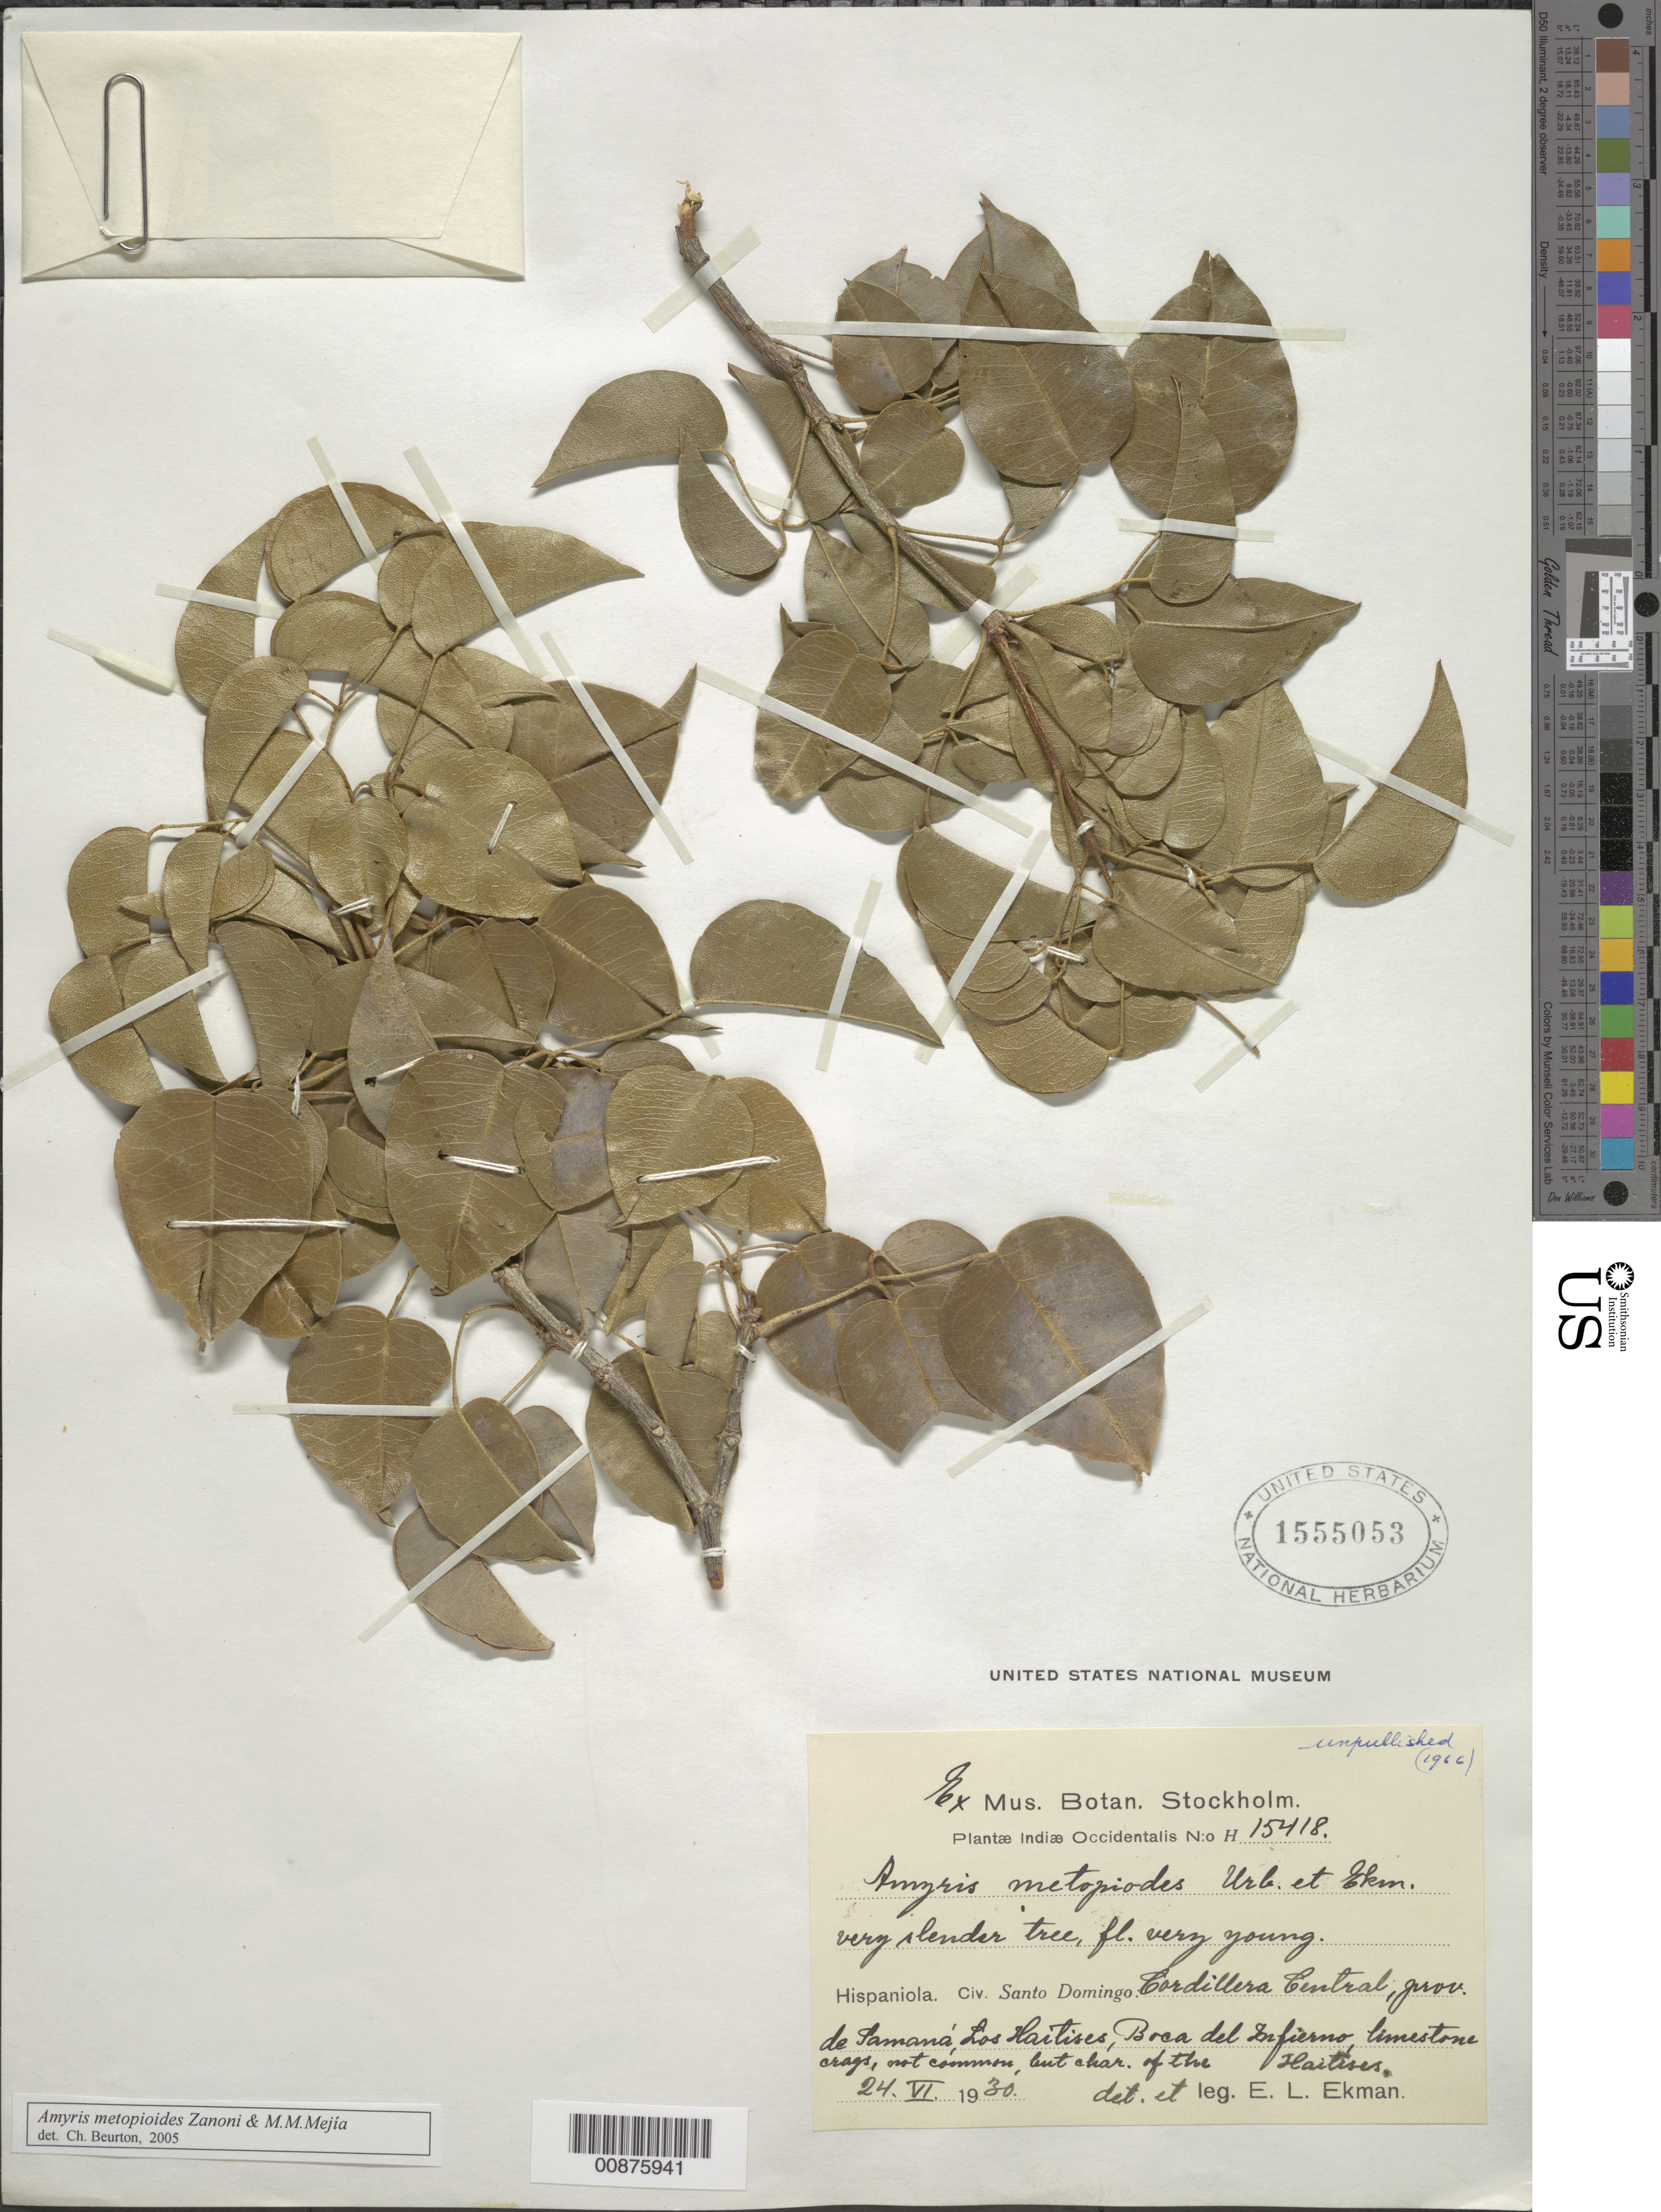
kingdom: Plantae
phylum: Tracheophyta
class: Magnoliopsida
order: Sapindales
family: Rutaceae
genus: Amyris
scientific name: Amyris metopioides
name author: Zanoni & Mejia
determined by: Beurton, C.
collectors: E. L. Ekman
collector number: H 15418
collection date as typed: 24 Jun 1930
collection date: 1930-06-24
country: Dominican Republic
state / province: Samana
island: Hispaniola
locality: Cordillera Central, Los Haitises, Boca del Infierno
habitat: Limestone crags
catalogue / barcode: US 1555053